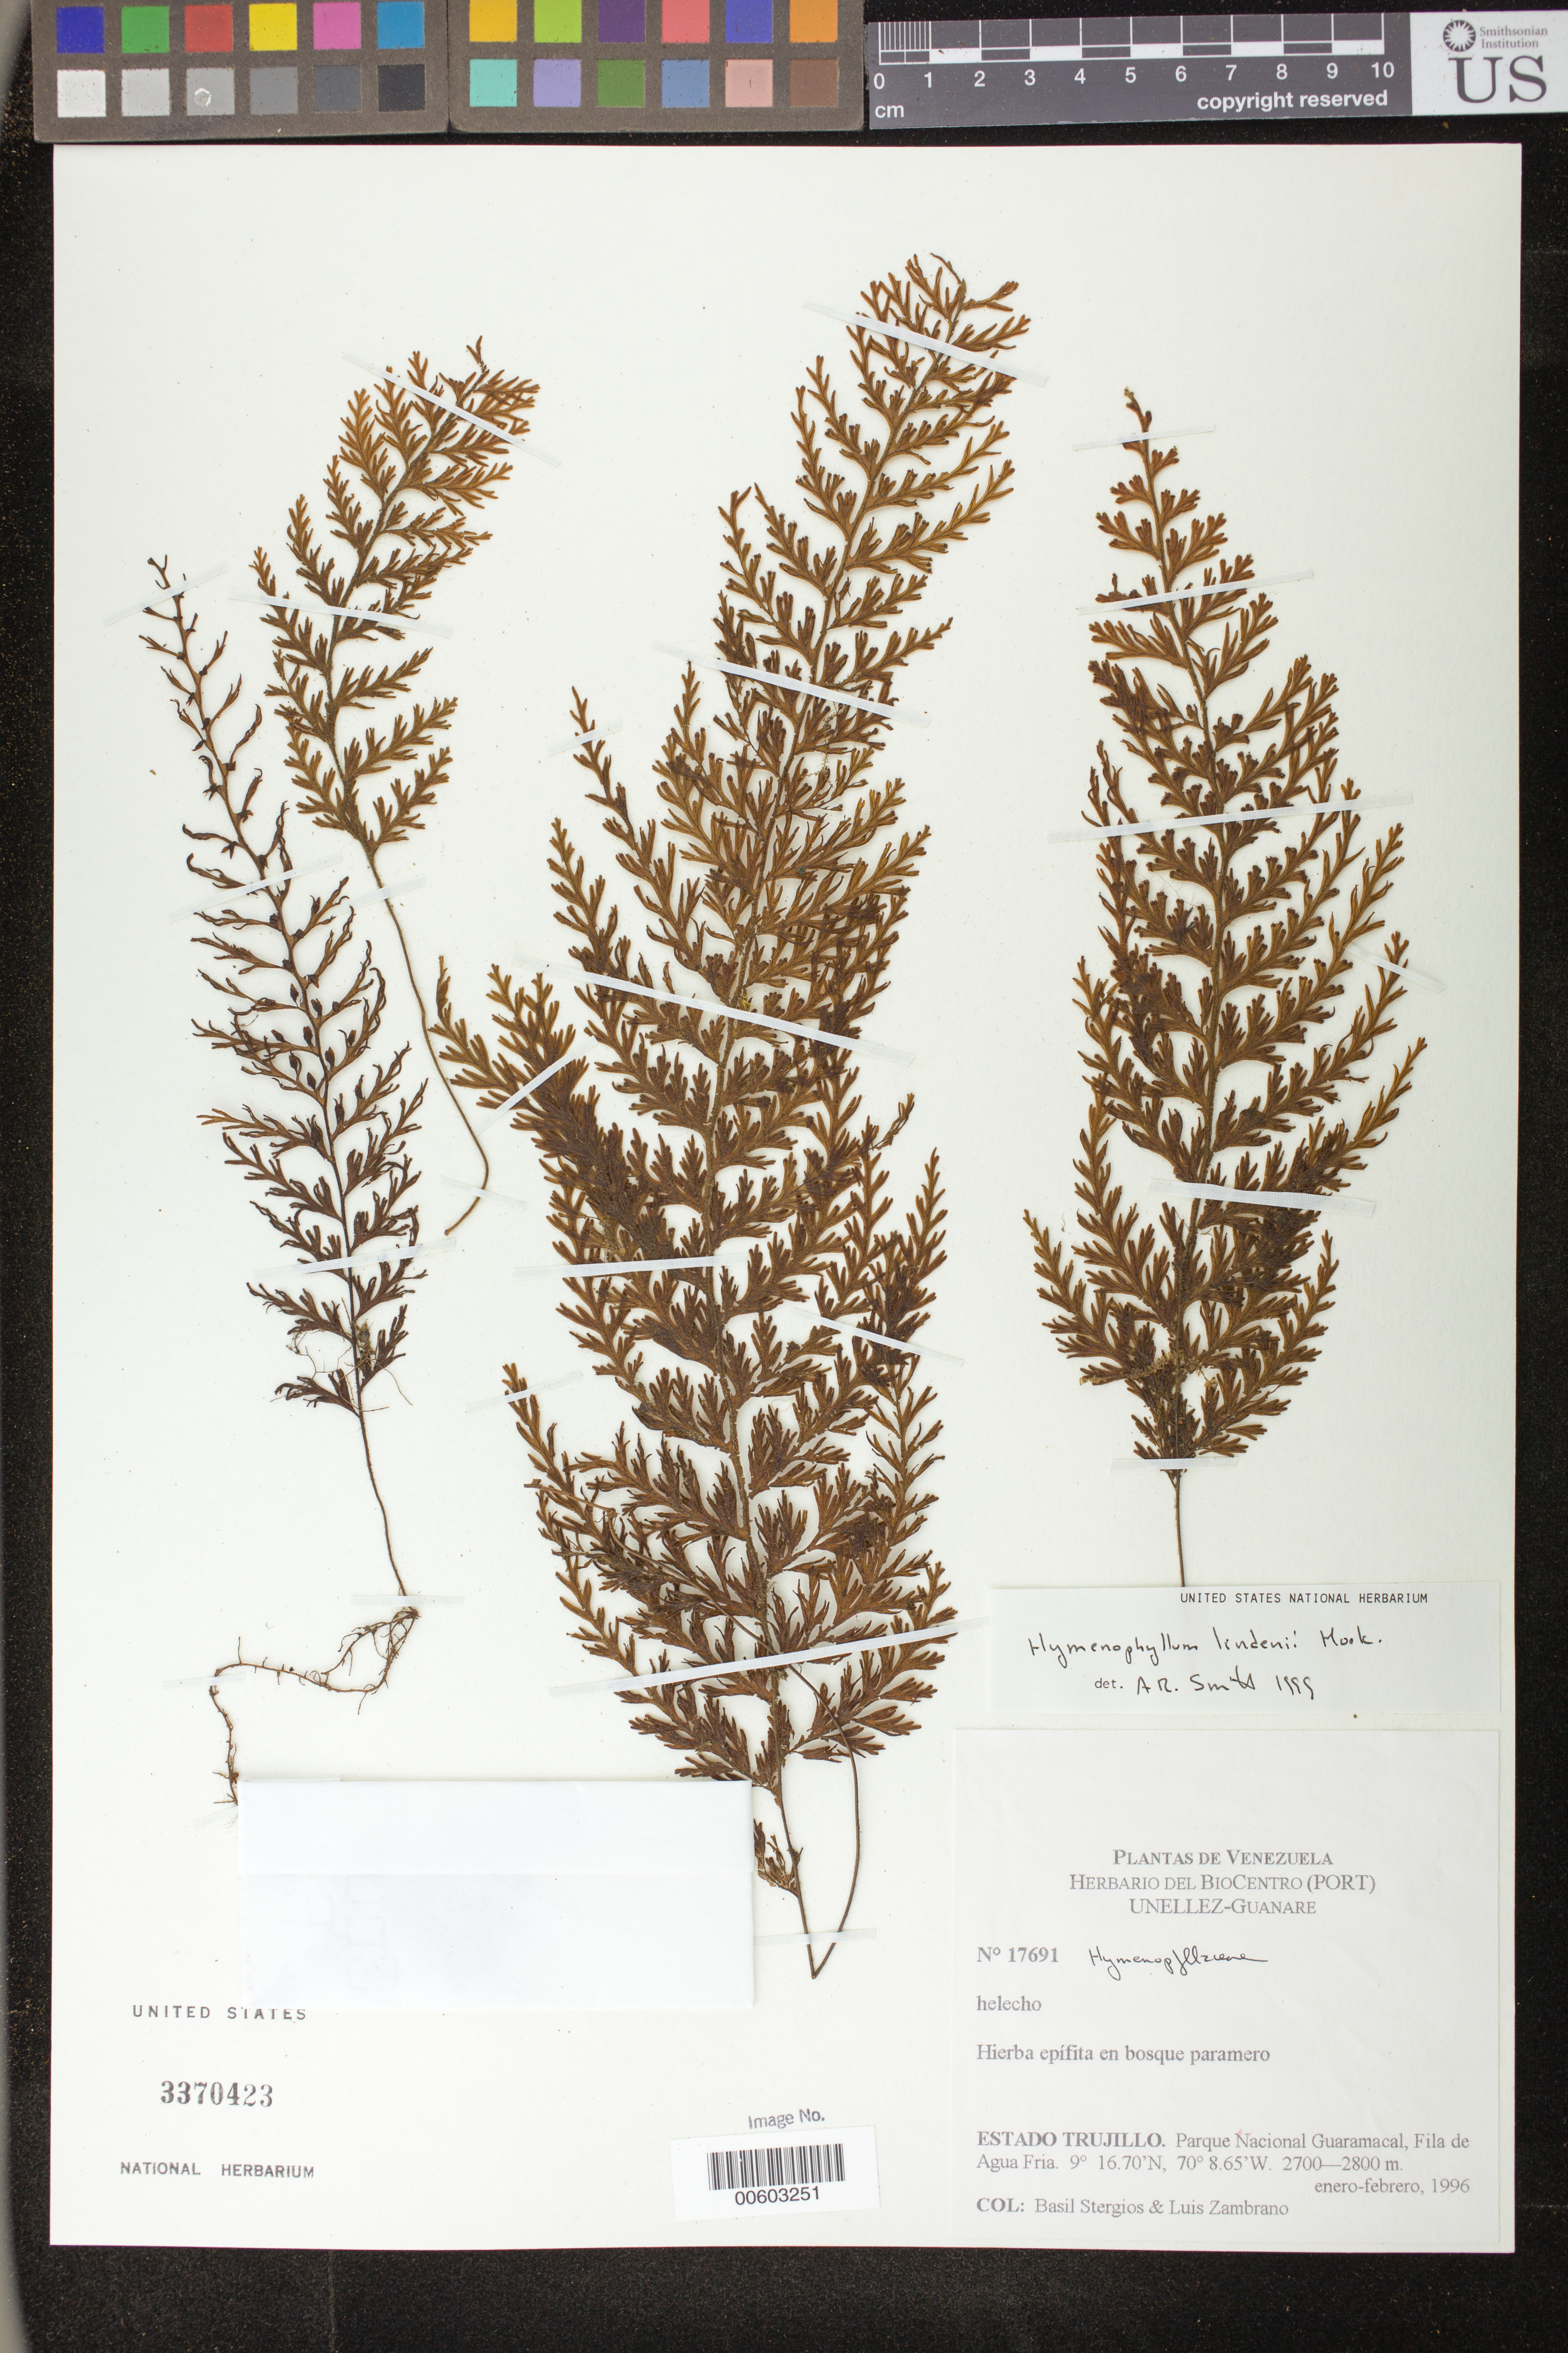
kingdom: Plantae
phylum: Tracheophyta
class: Polypodiopsida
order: Hymenophyllales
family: Hymenophyllaceae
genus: Hymenophyllum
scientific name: Hymenophyllum lindenii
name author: Hook.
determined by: Smith, Alan R., (UC)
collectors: B. G. Stergios & L. Zambrano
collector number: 17691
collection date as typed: Jan 1996 to -- Feb 1996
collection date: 1996-01/1996-02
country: Venezuela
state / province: Trujillo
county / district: Boconó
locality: Parque Nacional Guaramacal, Fila de Agua Fria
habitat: Bosque paramero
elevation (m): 2700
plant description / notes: PORT, UC, US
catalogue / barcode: US 3370423